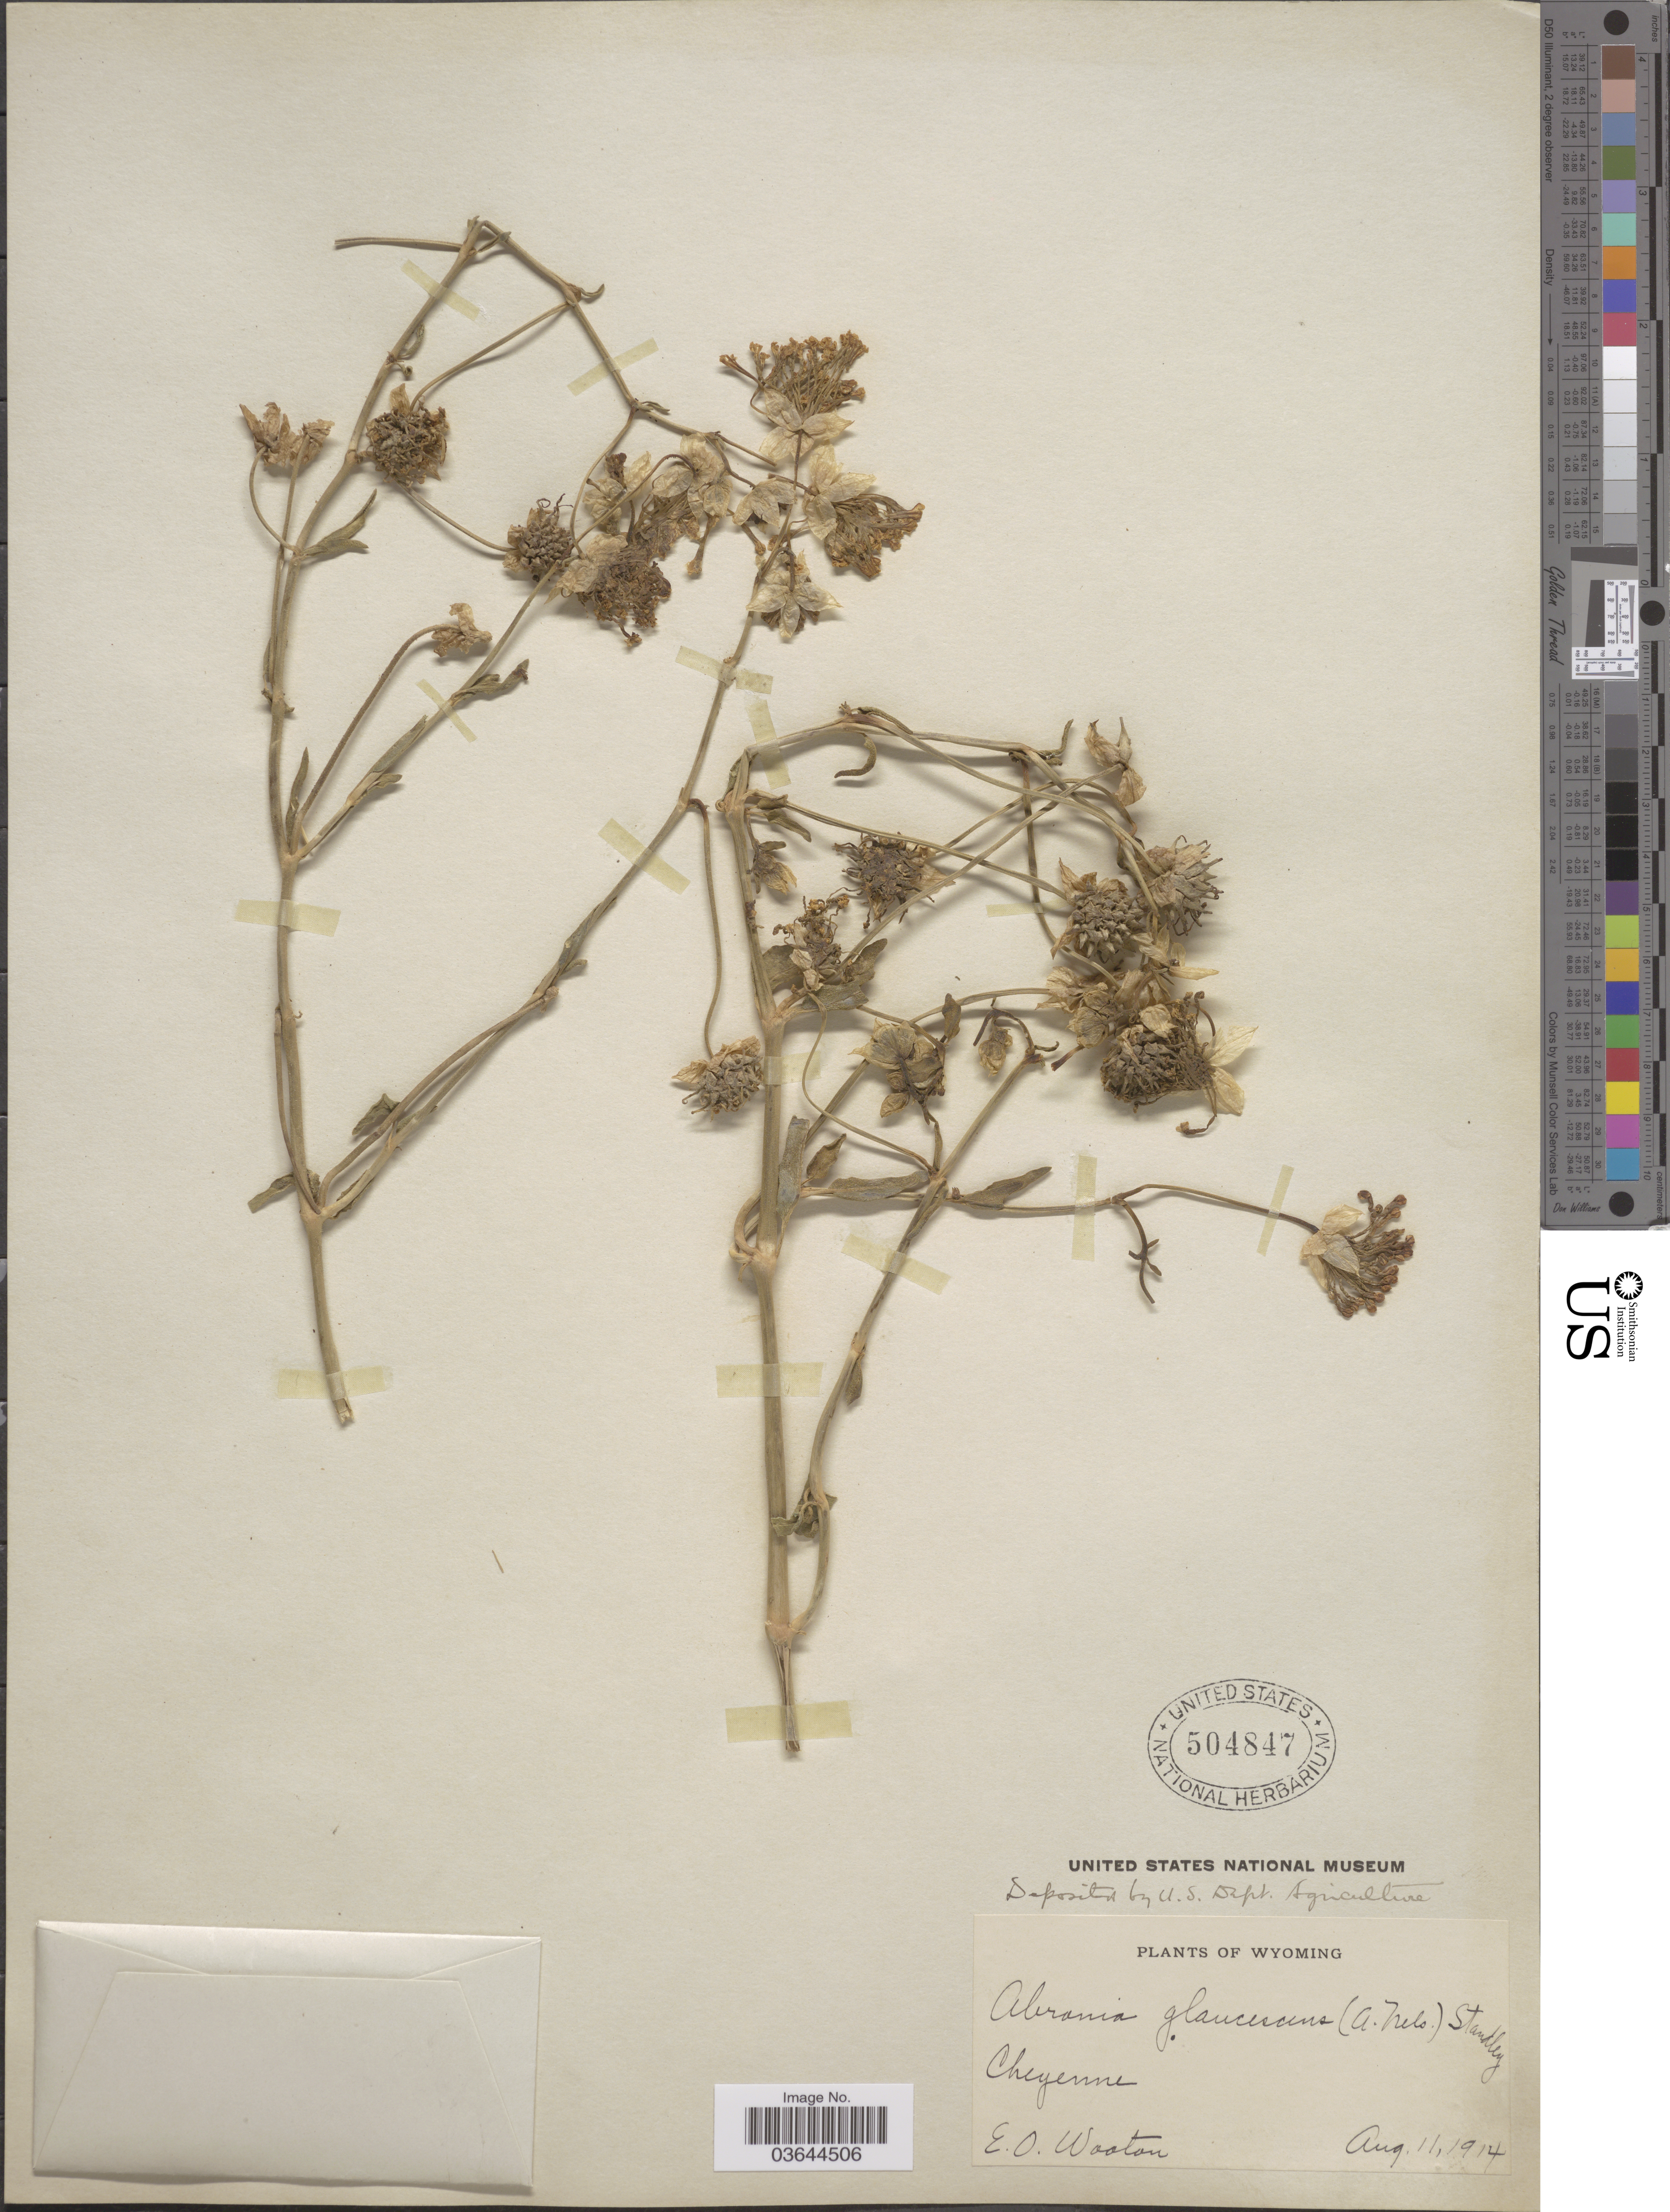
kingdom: Plantae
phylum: Tracheophyta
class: Magnoliopsida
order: Caryophyllales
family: Nyctaginaceae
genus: Abronia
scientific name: Abronia ammophila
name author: Greene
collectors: E. O. Wooton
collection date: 1914-08-11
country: United States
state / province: Wyoming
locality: Cheyenne.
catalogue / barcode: US 504847